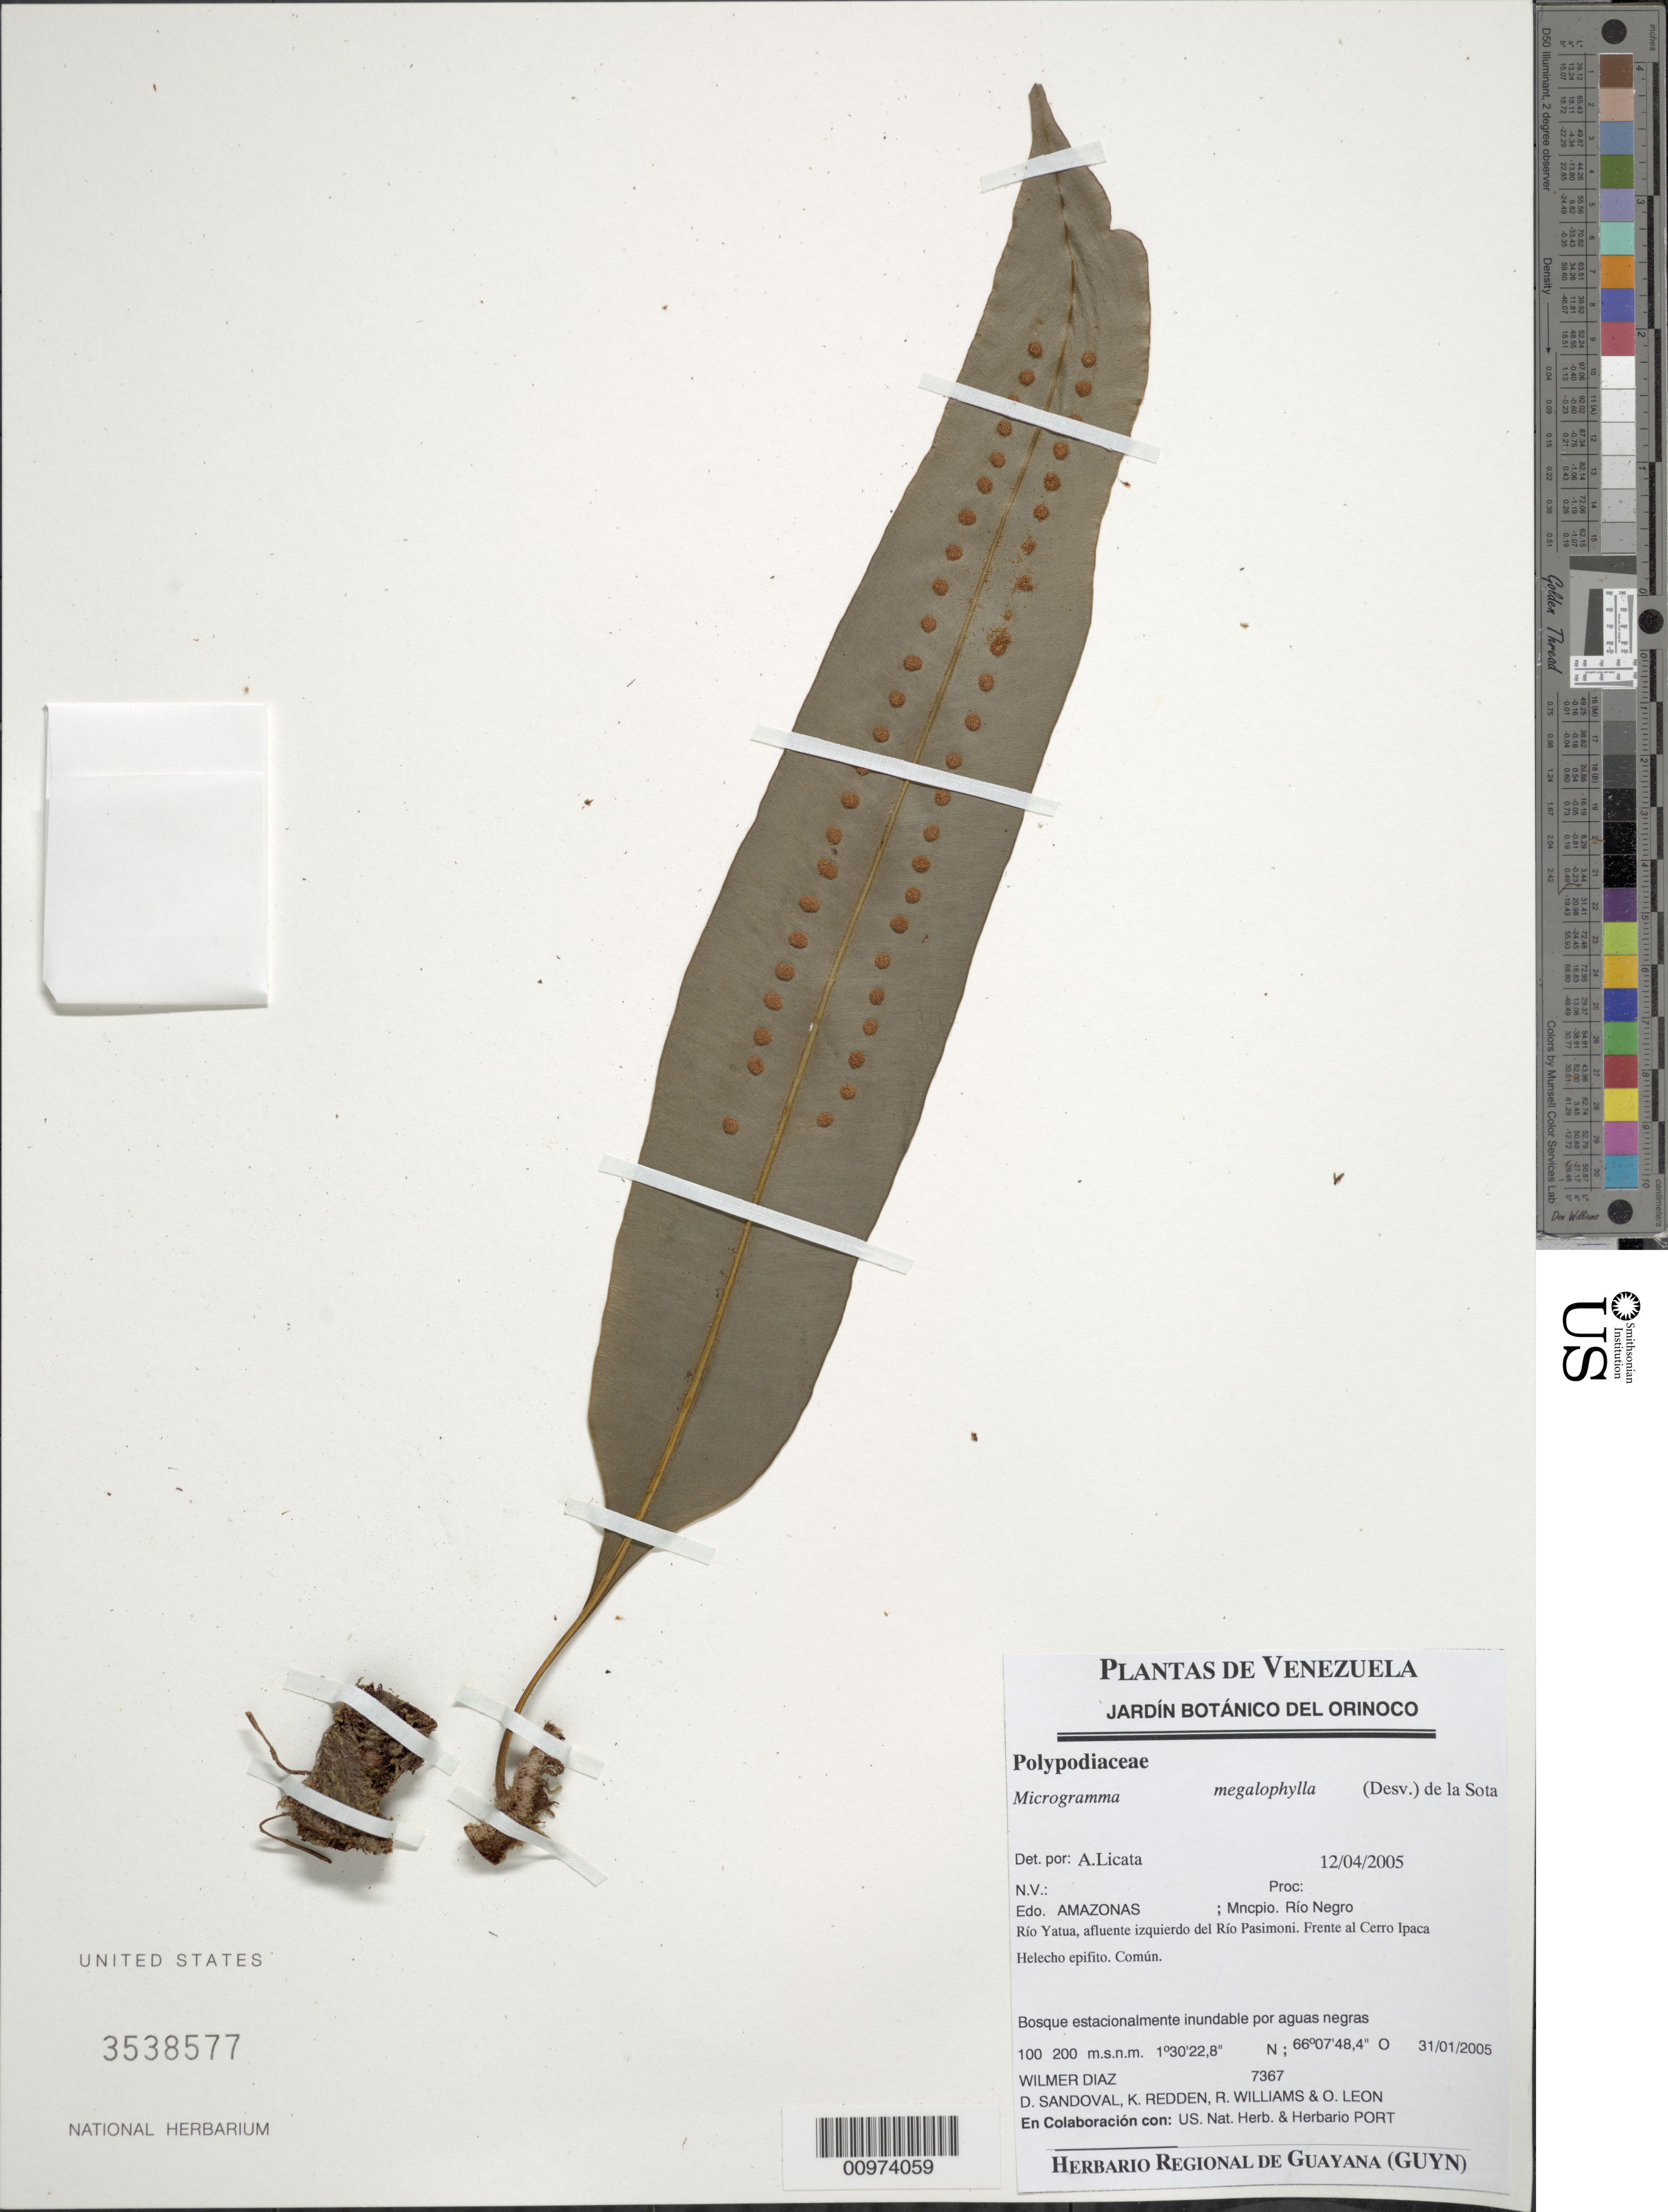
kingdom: Plantae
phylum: Tracheophyta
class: Polypodiopsida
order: Polypodiales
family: Polypodiaceae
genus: Microgramma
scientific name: Microgramma megalophylla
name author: (Desv.) de la Sota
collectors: W. Díaz P., K. M. Redden, R. Williams & O. León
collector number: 7367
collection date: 2005-04-12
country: Venezuela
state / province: Amazonas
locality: Jardín Botánico Del Orinoco, Río Yatua, afluente izquierdo del Río Pasimoni, frente al Cerro Ipaca Helecho epifito, común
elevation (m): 100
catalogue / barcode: US 3538577